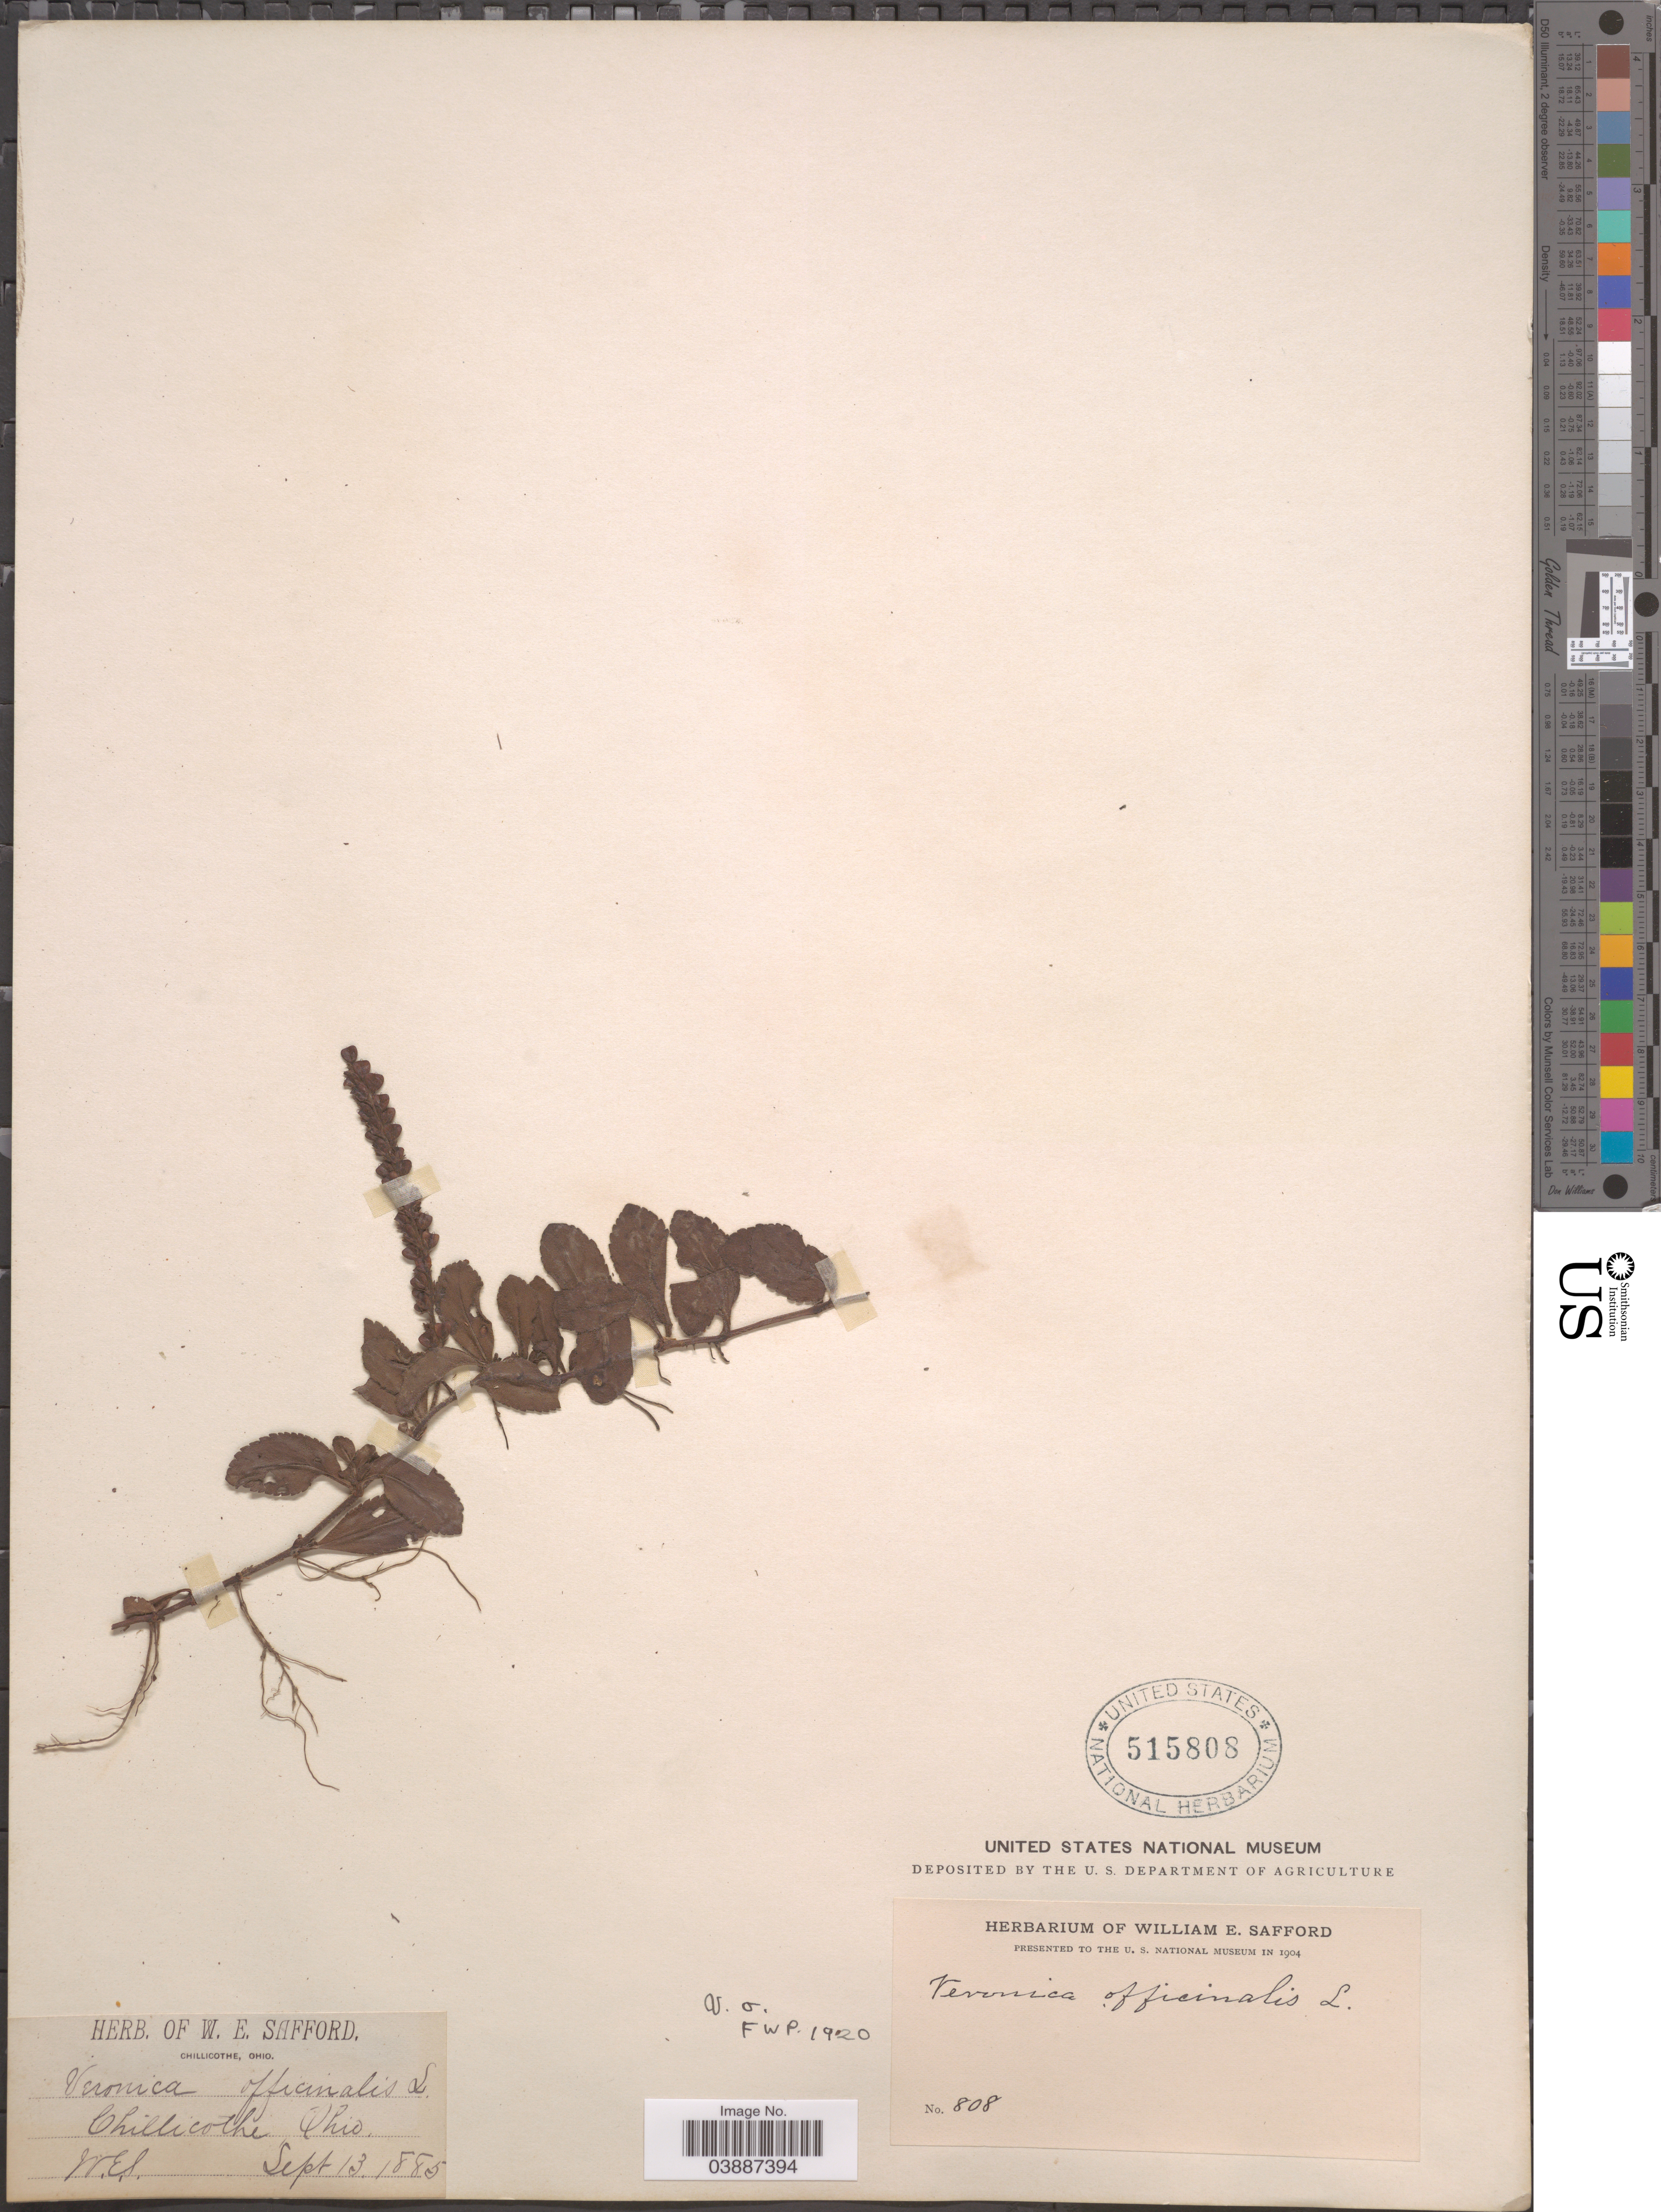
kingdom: Plantae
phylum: Tracheophyta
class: Magnoliopsida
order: Lamiales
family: Plantaginaceae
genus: Veronica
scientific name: Veronica officinalis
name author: L.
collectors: W. E. Safford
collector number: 808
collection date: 1885-09-13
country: United States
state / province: Ohio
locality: Chillicothe.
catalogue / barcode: US 515808